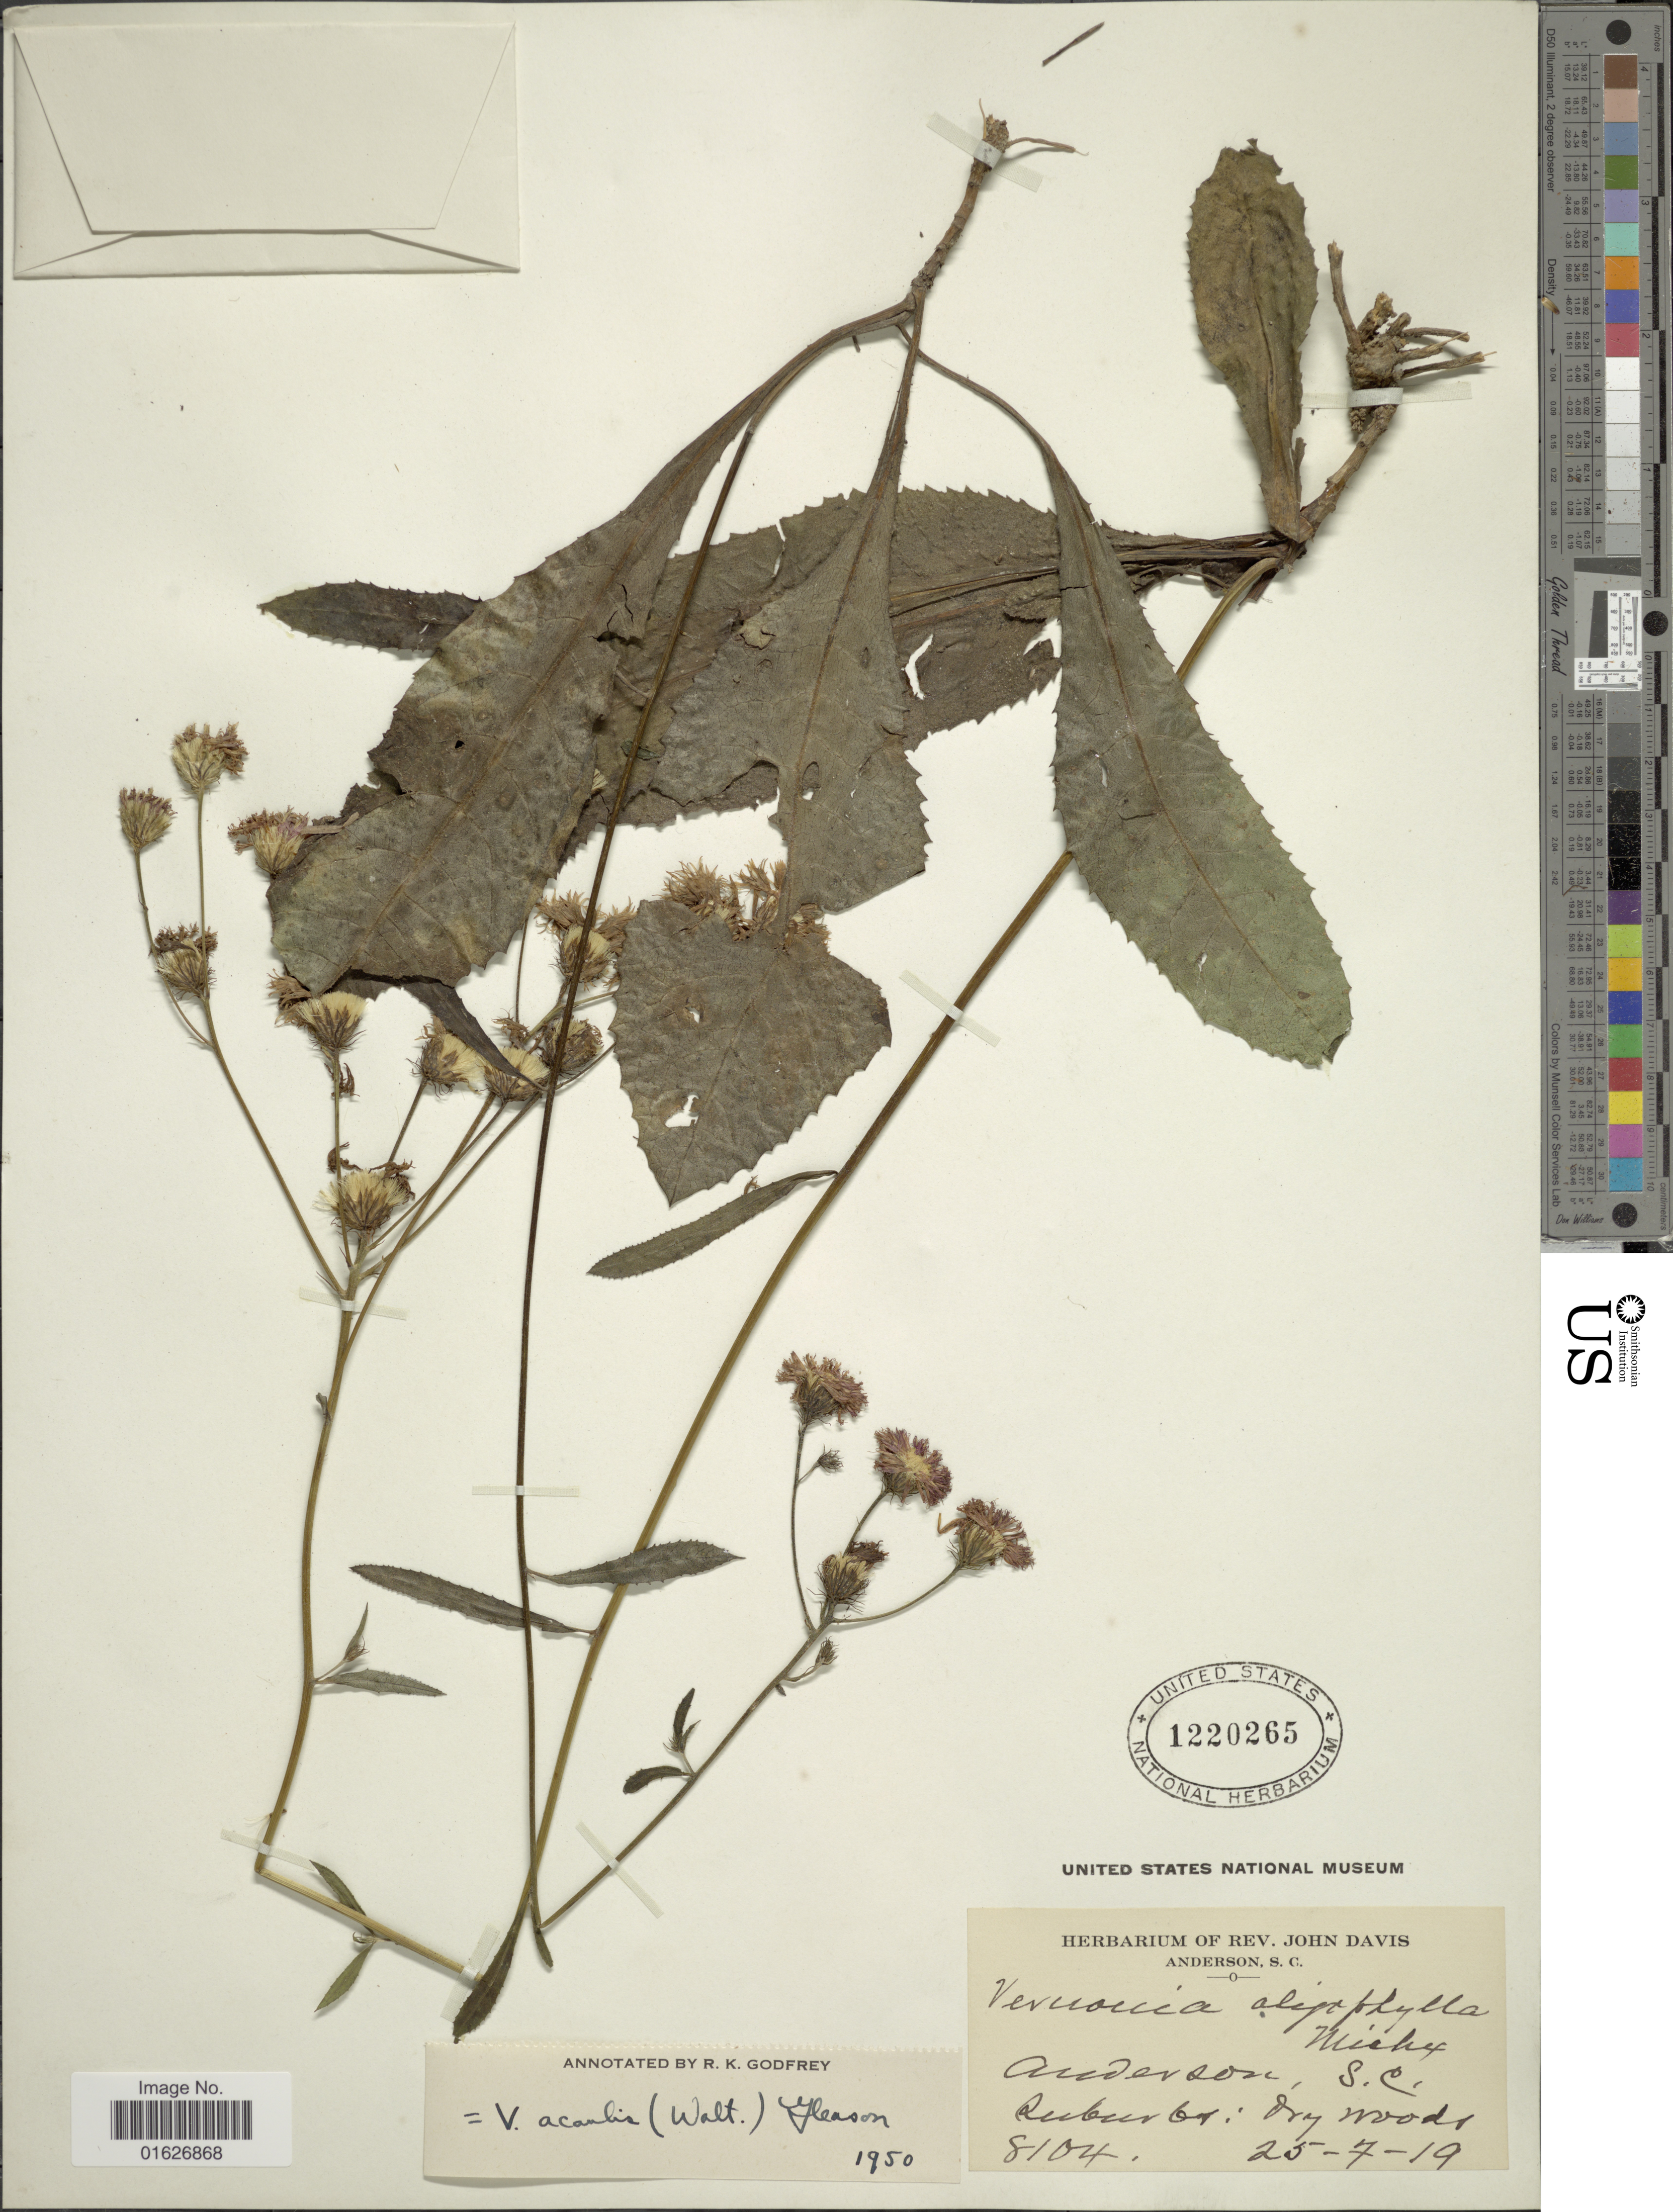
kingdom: Plantae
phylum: Tracheophyta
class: Magnoliopsida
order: Asterales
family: Asteraceae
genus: Vernonia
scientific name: Vernonia acaulis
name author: (Walter) Gleason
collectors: ex herb. Rev. John Davis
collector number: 8104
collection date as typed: Transcribed d/m/y: 25/7/19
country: United States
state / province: South Carolina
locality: Anderson, Ruber Gr: dry woods.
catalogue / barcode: US 1220265